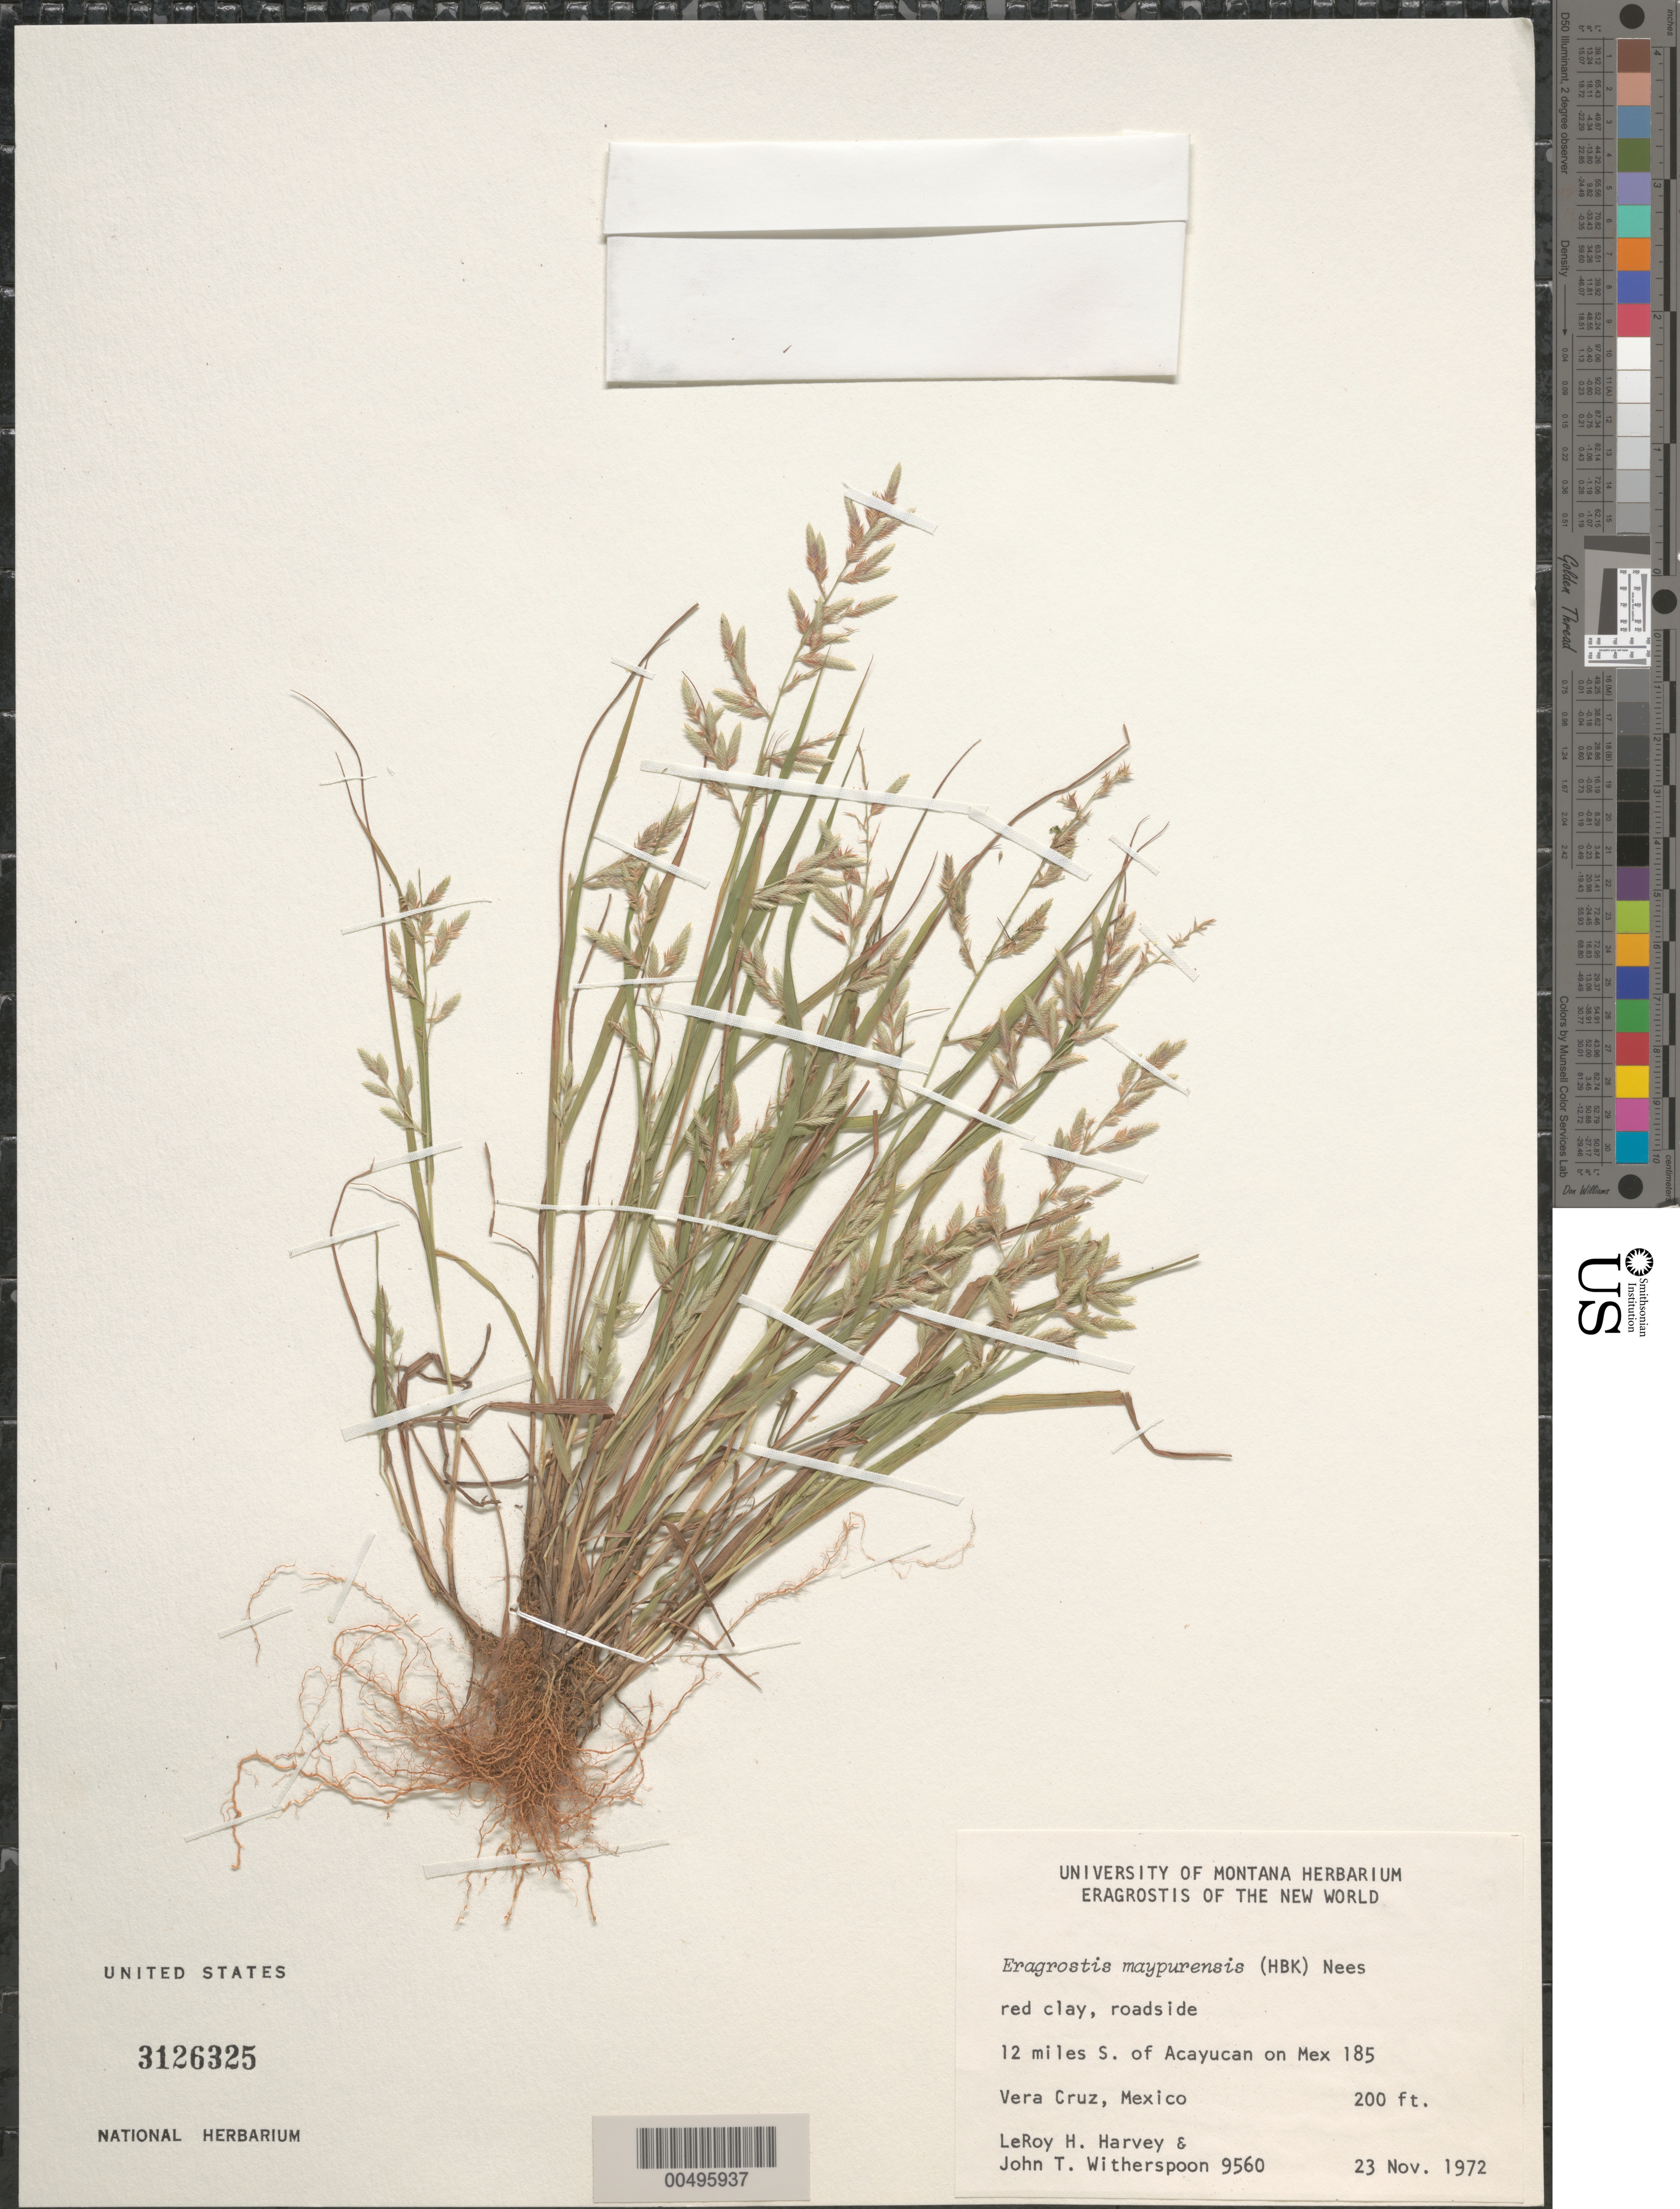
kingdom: Plantae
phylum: Tracheophyta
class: Liliopsida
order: Poales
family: Poaceae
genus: Eragrostis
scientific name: Eragrostis maypurensis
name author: (Kunth) Steud.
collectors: L. H. Harvey & J. Witherspoon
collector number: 9560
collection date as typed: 23 Nov 1972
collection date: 1972-11-23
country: Mexico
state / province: Veracruz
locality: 12 mi S of Acayucan on Mex 185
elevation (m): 61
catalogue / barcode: US 3126325